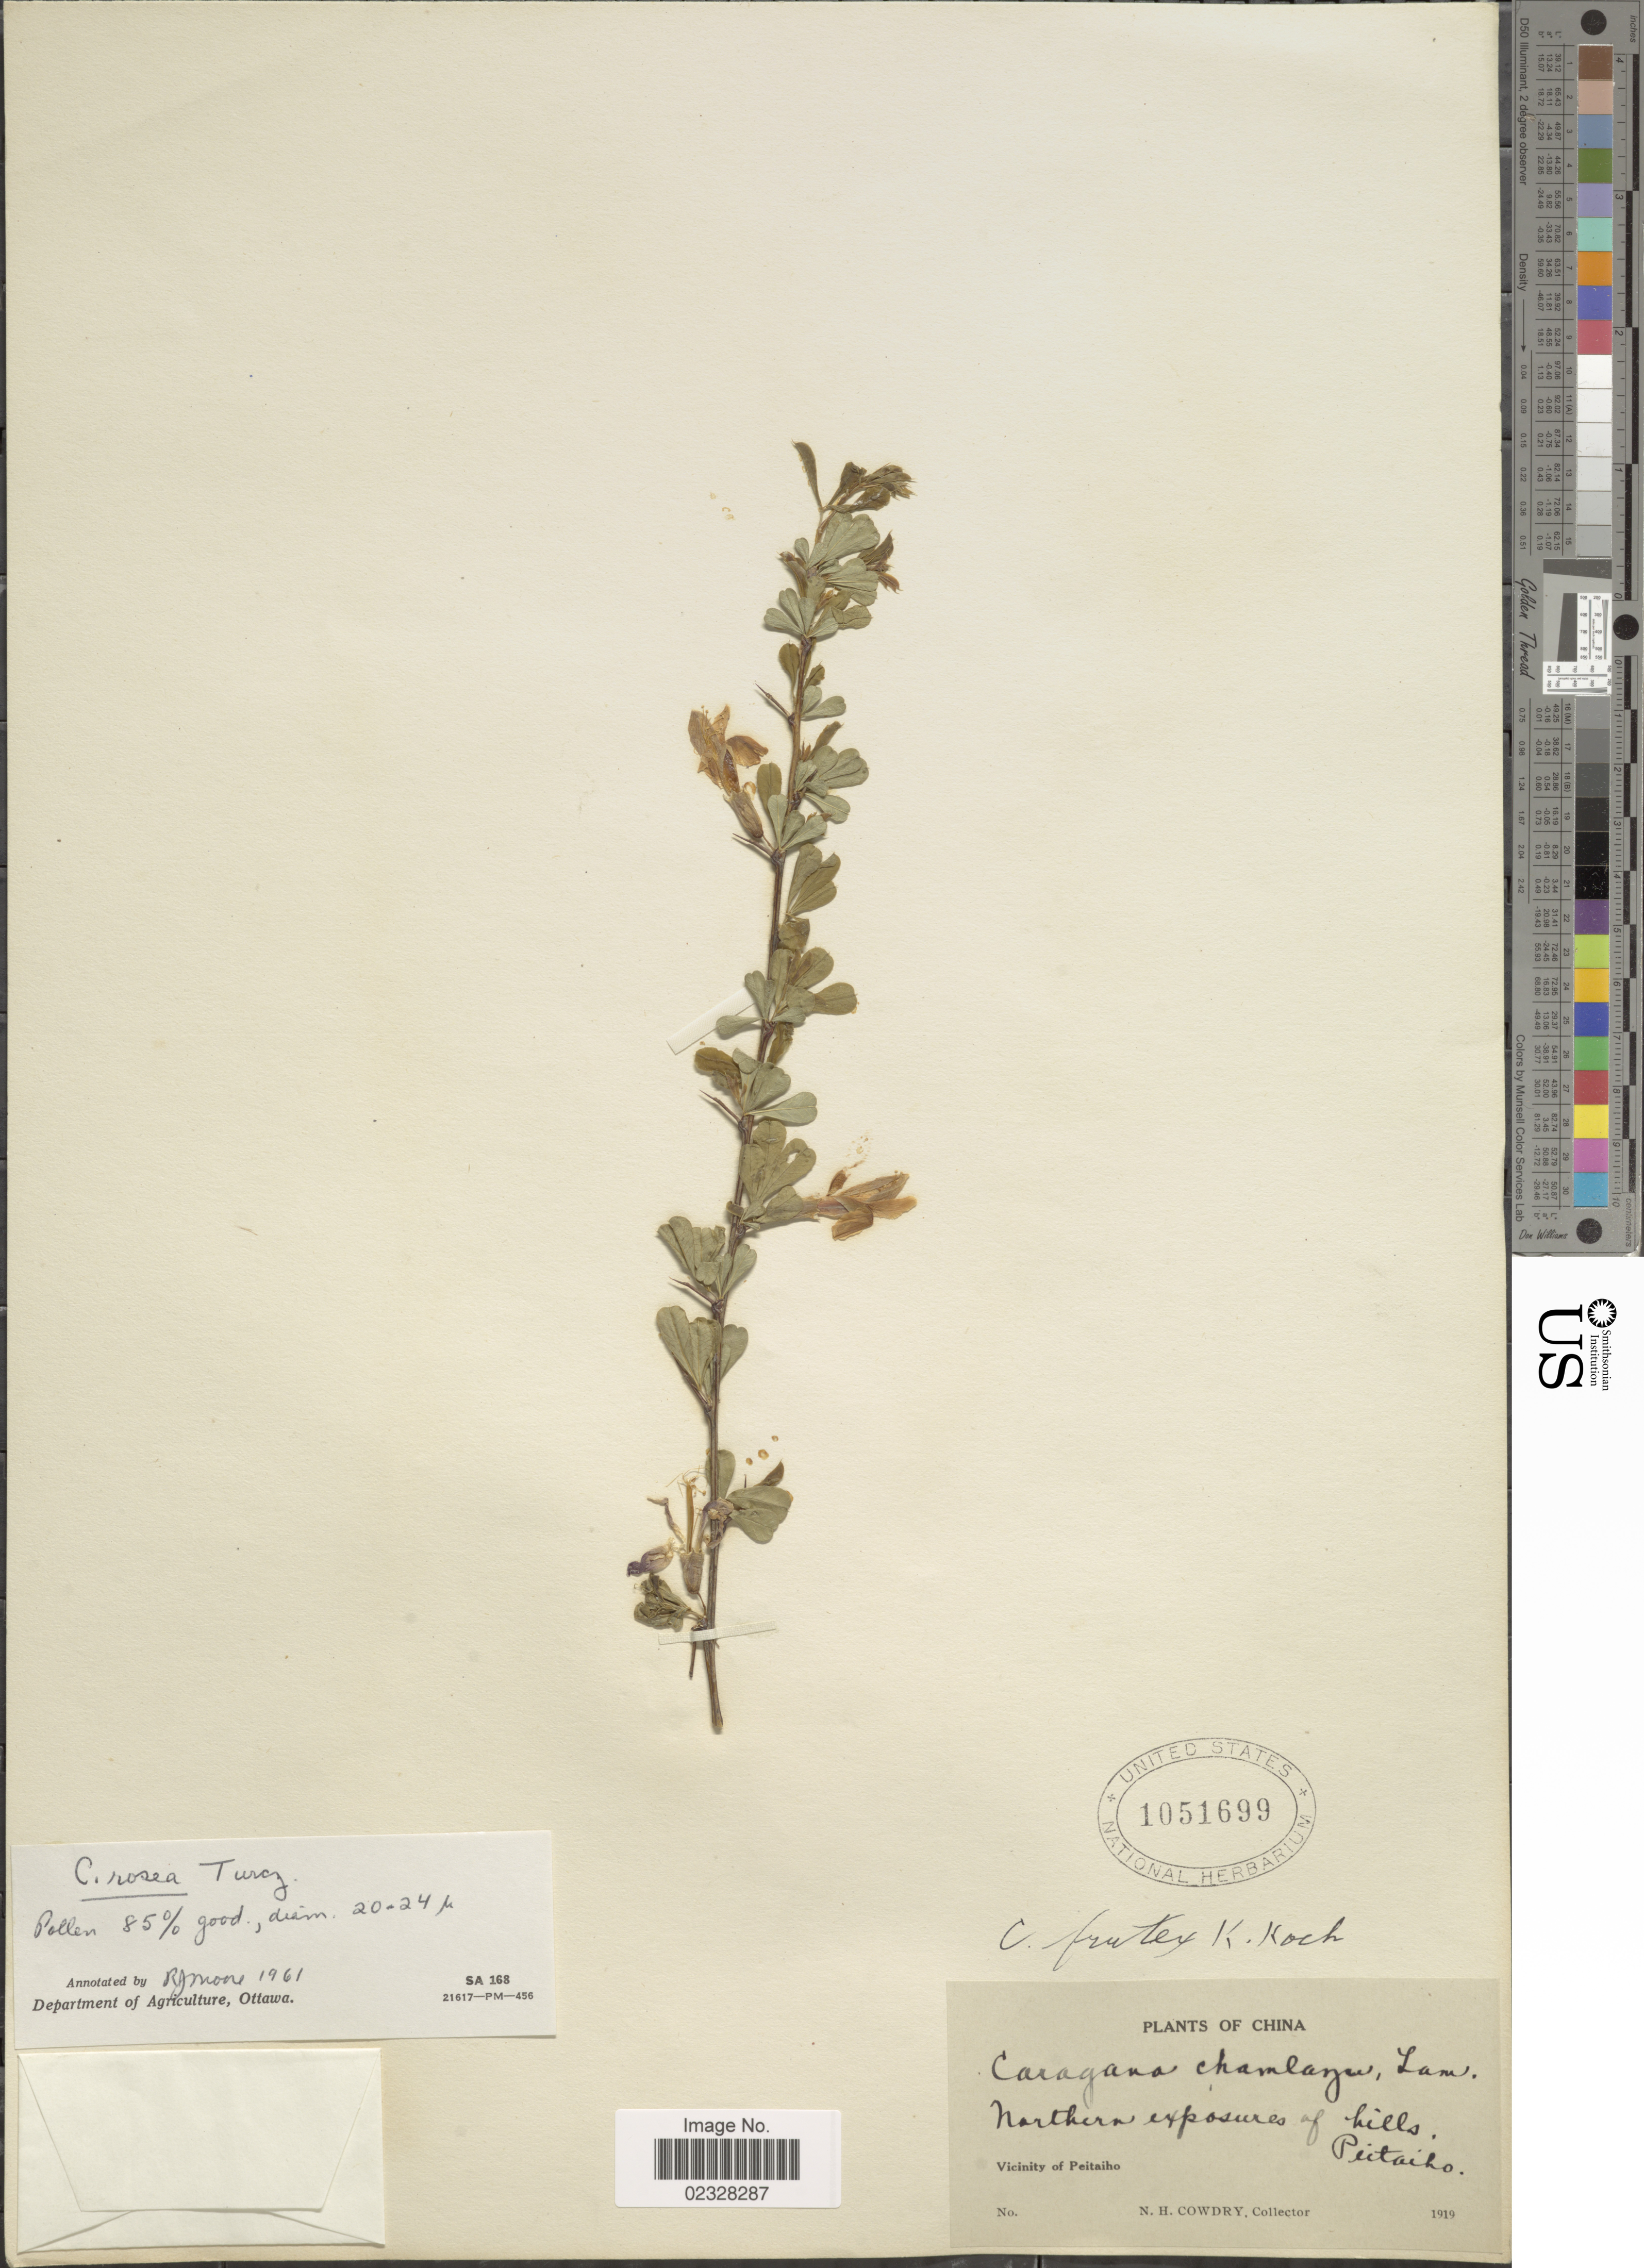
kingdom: Plantae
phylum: Tracheophyta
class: Magnoliopsida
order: Fabales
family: Fabaceae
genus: Caragana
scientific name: Caragana rosea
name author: Maxim.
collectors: N. H. Cowdry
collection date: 1919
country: China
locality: Northern exposures of hills, Peitaiho, vicinity of Peitaiho.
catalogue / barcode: US 1051699